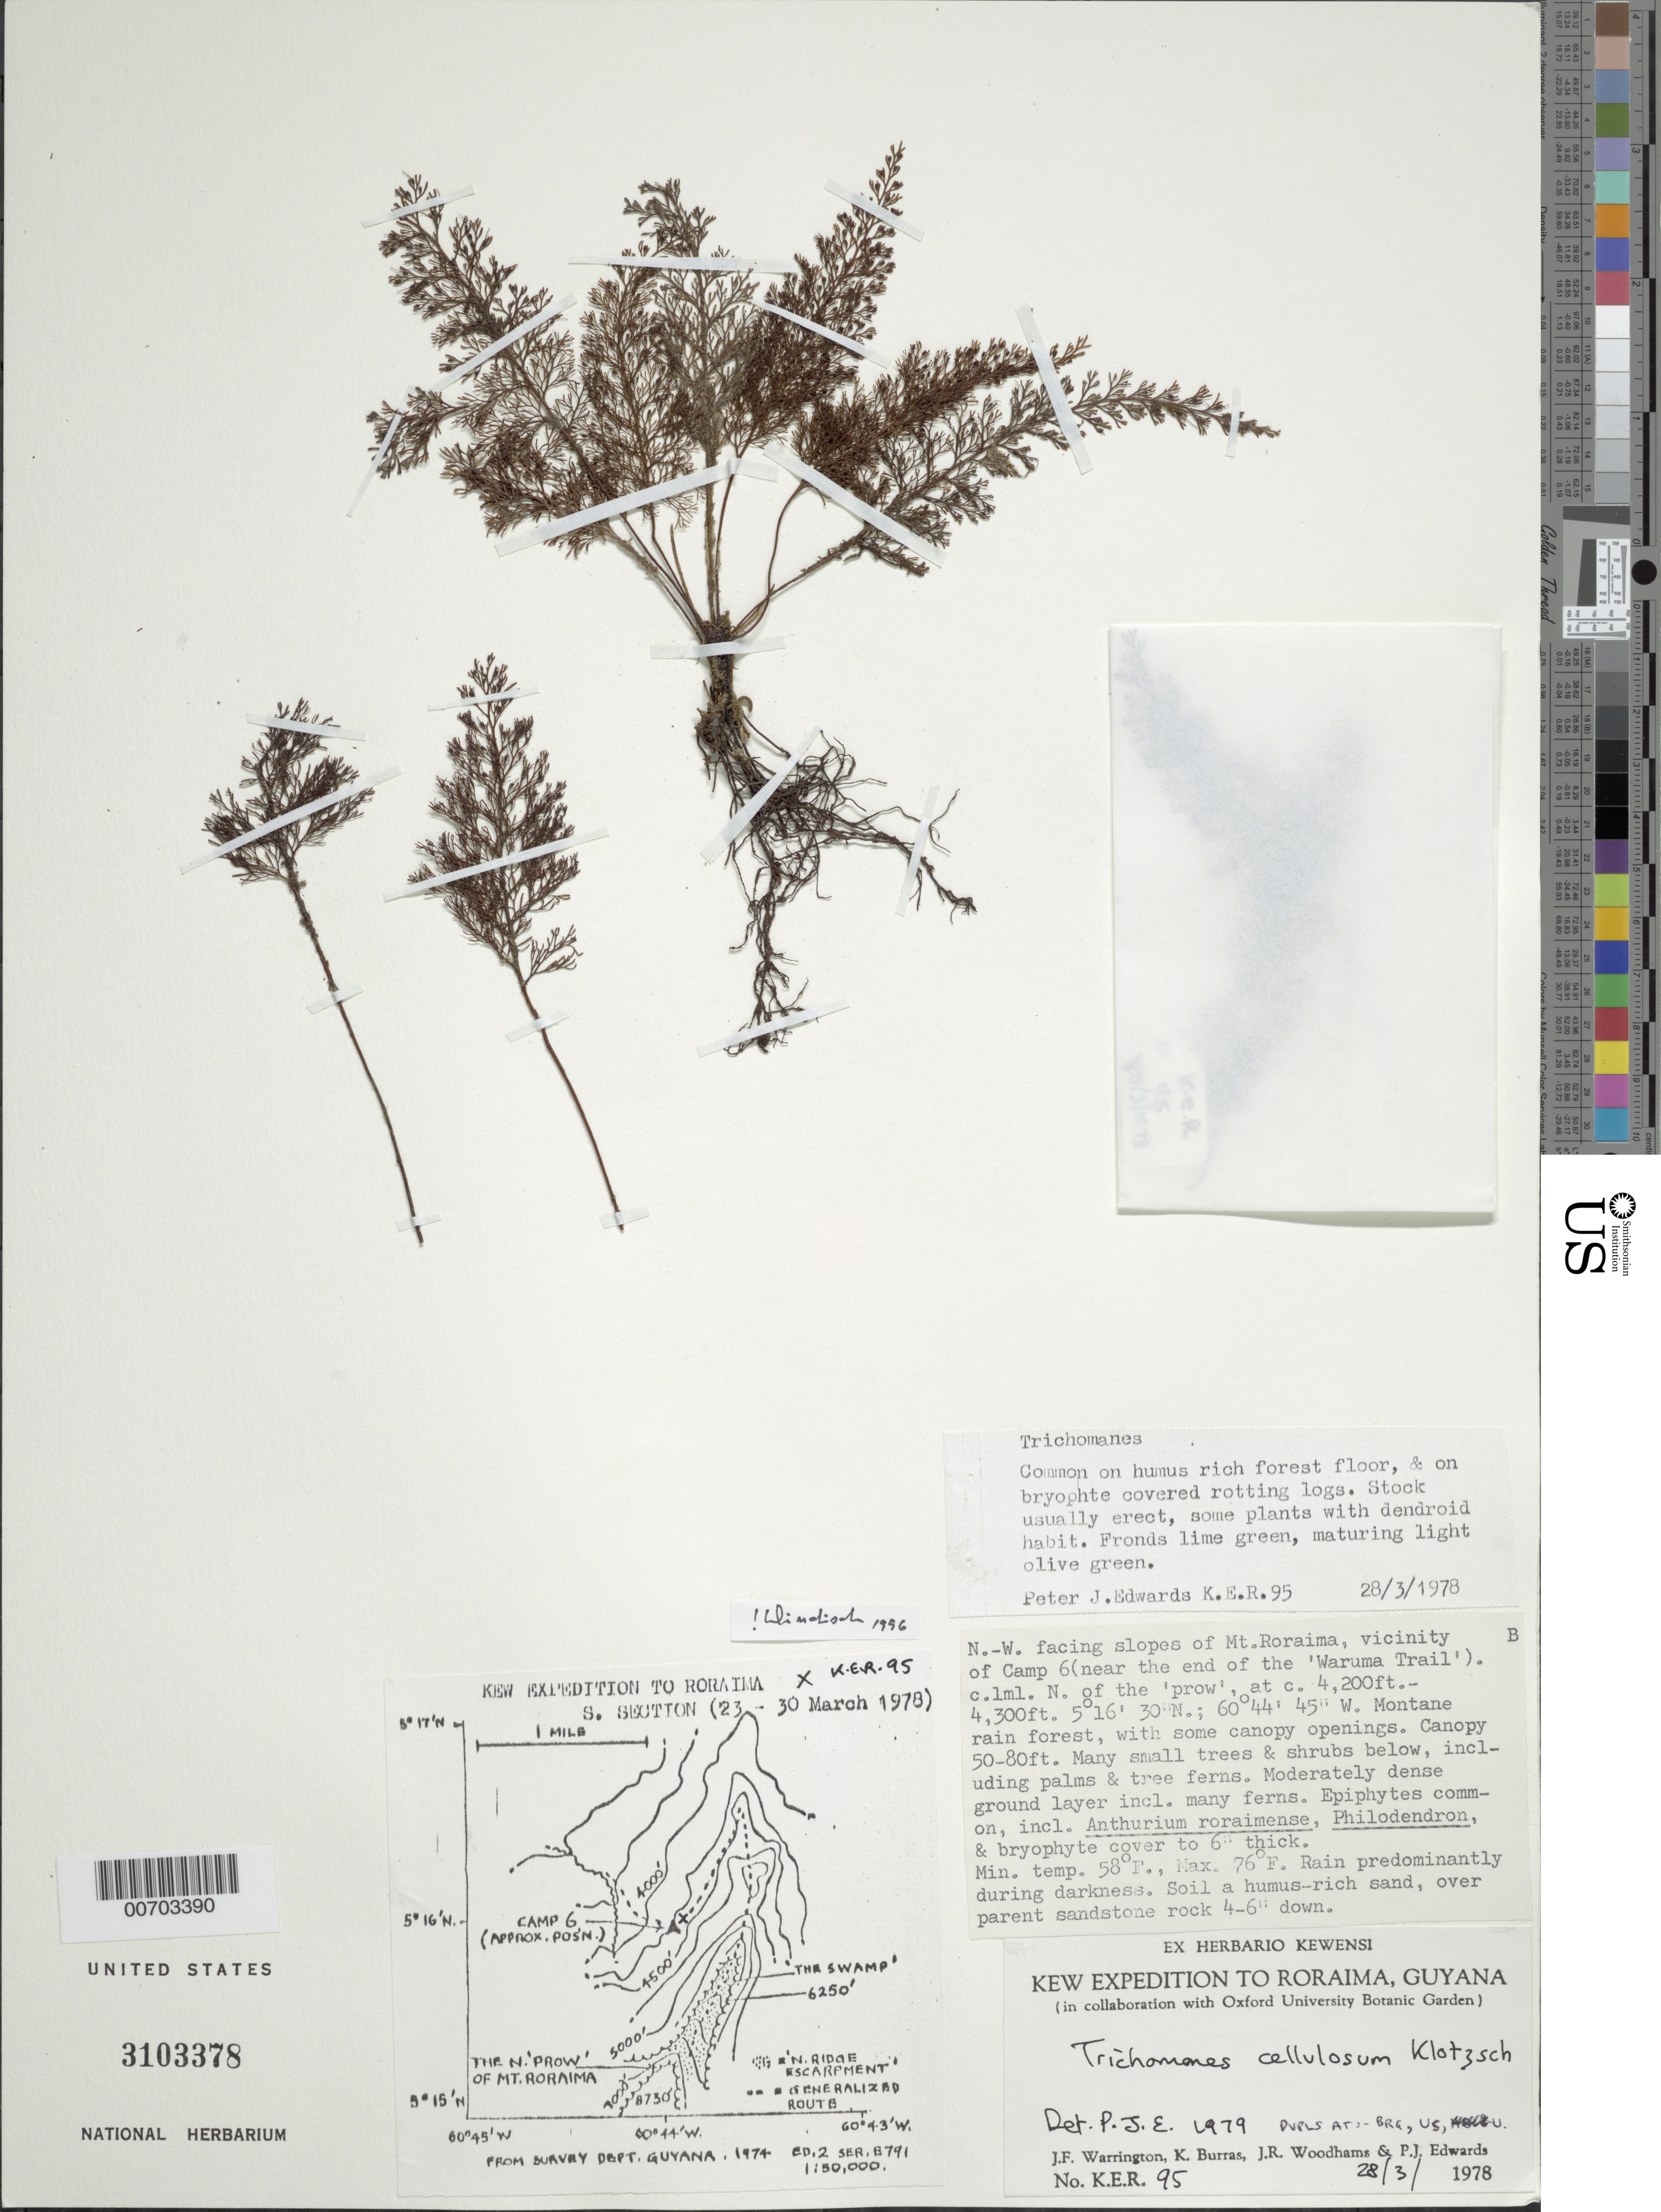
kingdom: Plantae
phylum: Tracheophyta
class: Polypodiopsida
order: Hymenophyllales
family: Hymenophyllaceae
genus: Abrodictyum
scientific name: Abrodictyum cellulosum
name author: (Klotzsch) Ebihara & Dubuisson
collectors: J. Warrington, K. Burras, J. Woodhams & P. Edwards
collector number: KER 95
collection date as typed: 28-Mar-78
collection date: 1978-03-28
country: Guyana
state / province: Cuyuni-Mazaruni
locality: Mt. Roraima, NW slopes, near end of "Waruma Trail"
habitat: Humus rich forest floor and bryophyte covered rotting logs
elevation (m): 1280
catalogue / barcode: US 3103378